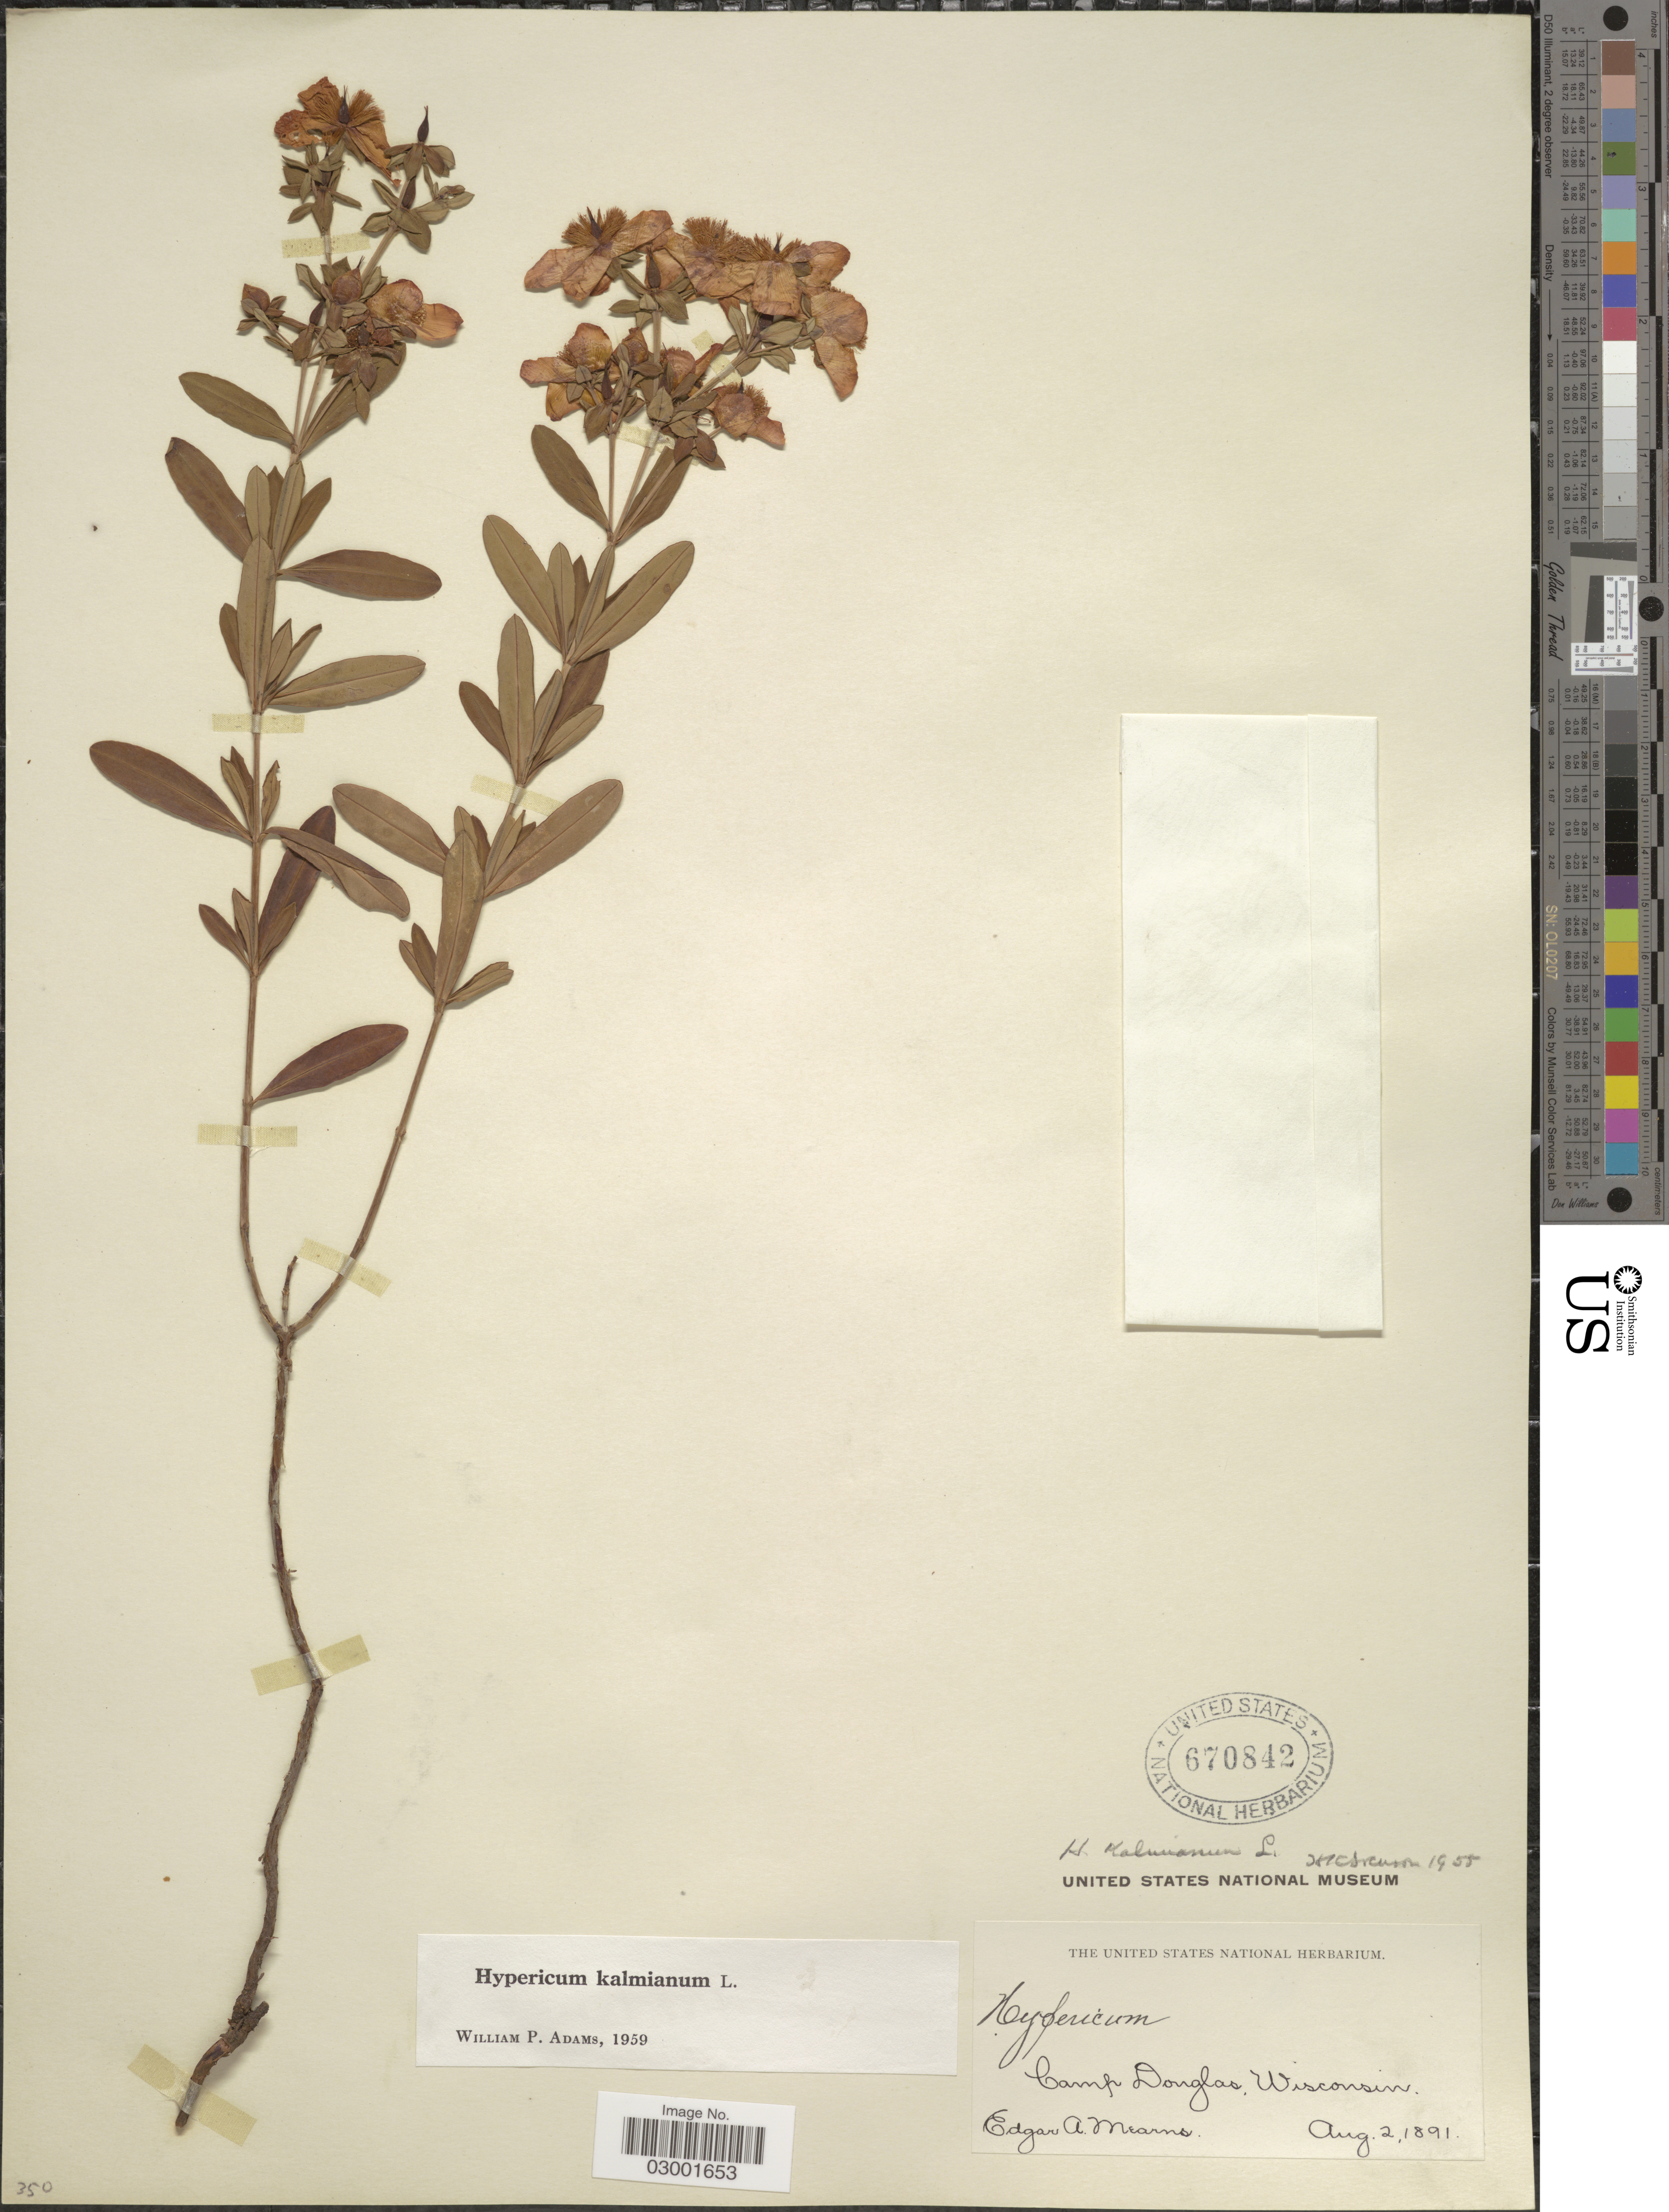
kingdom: Plantae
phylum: Tracheophyta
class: Magnoliopsida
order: Malpighiales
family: Hypericaceae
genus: Hypericum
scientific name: Hypericum kalmianum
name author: L.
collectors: E. A. Mearns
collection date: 1891-08-02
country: United States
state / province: Wisconsin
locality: Camp Douglas, Wisconsin.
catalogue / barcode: US 670842